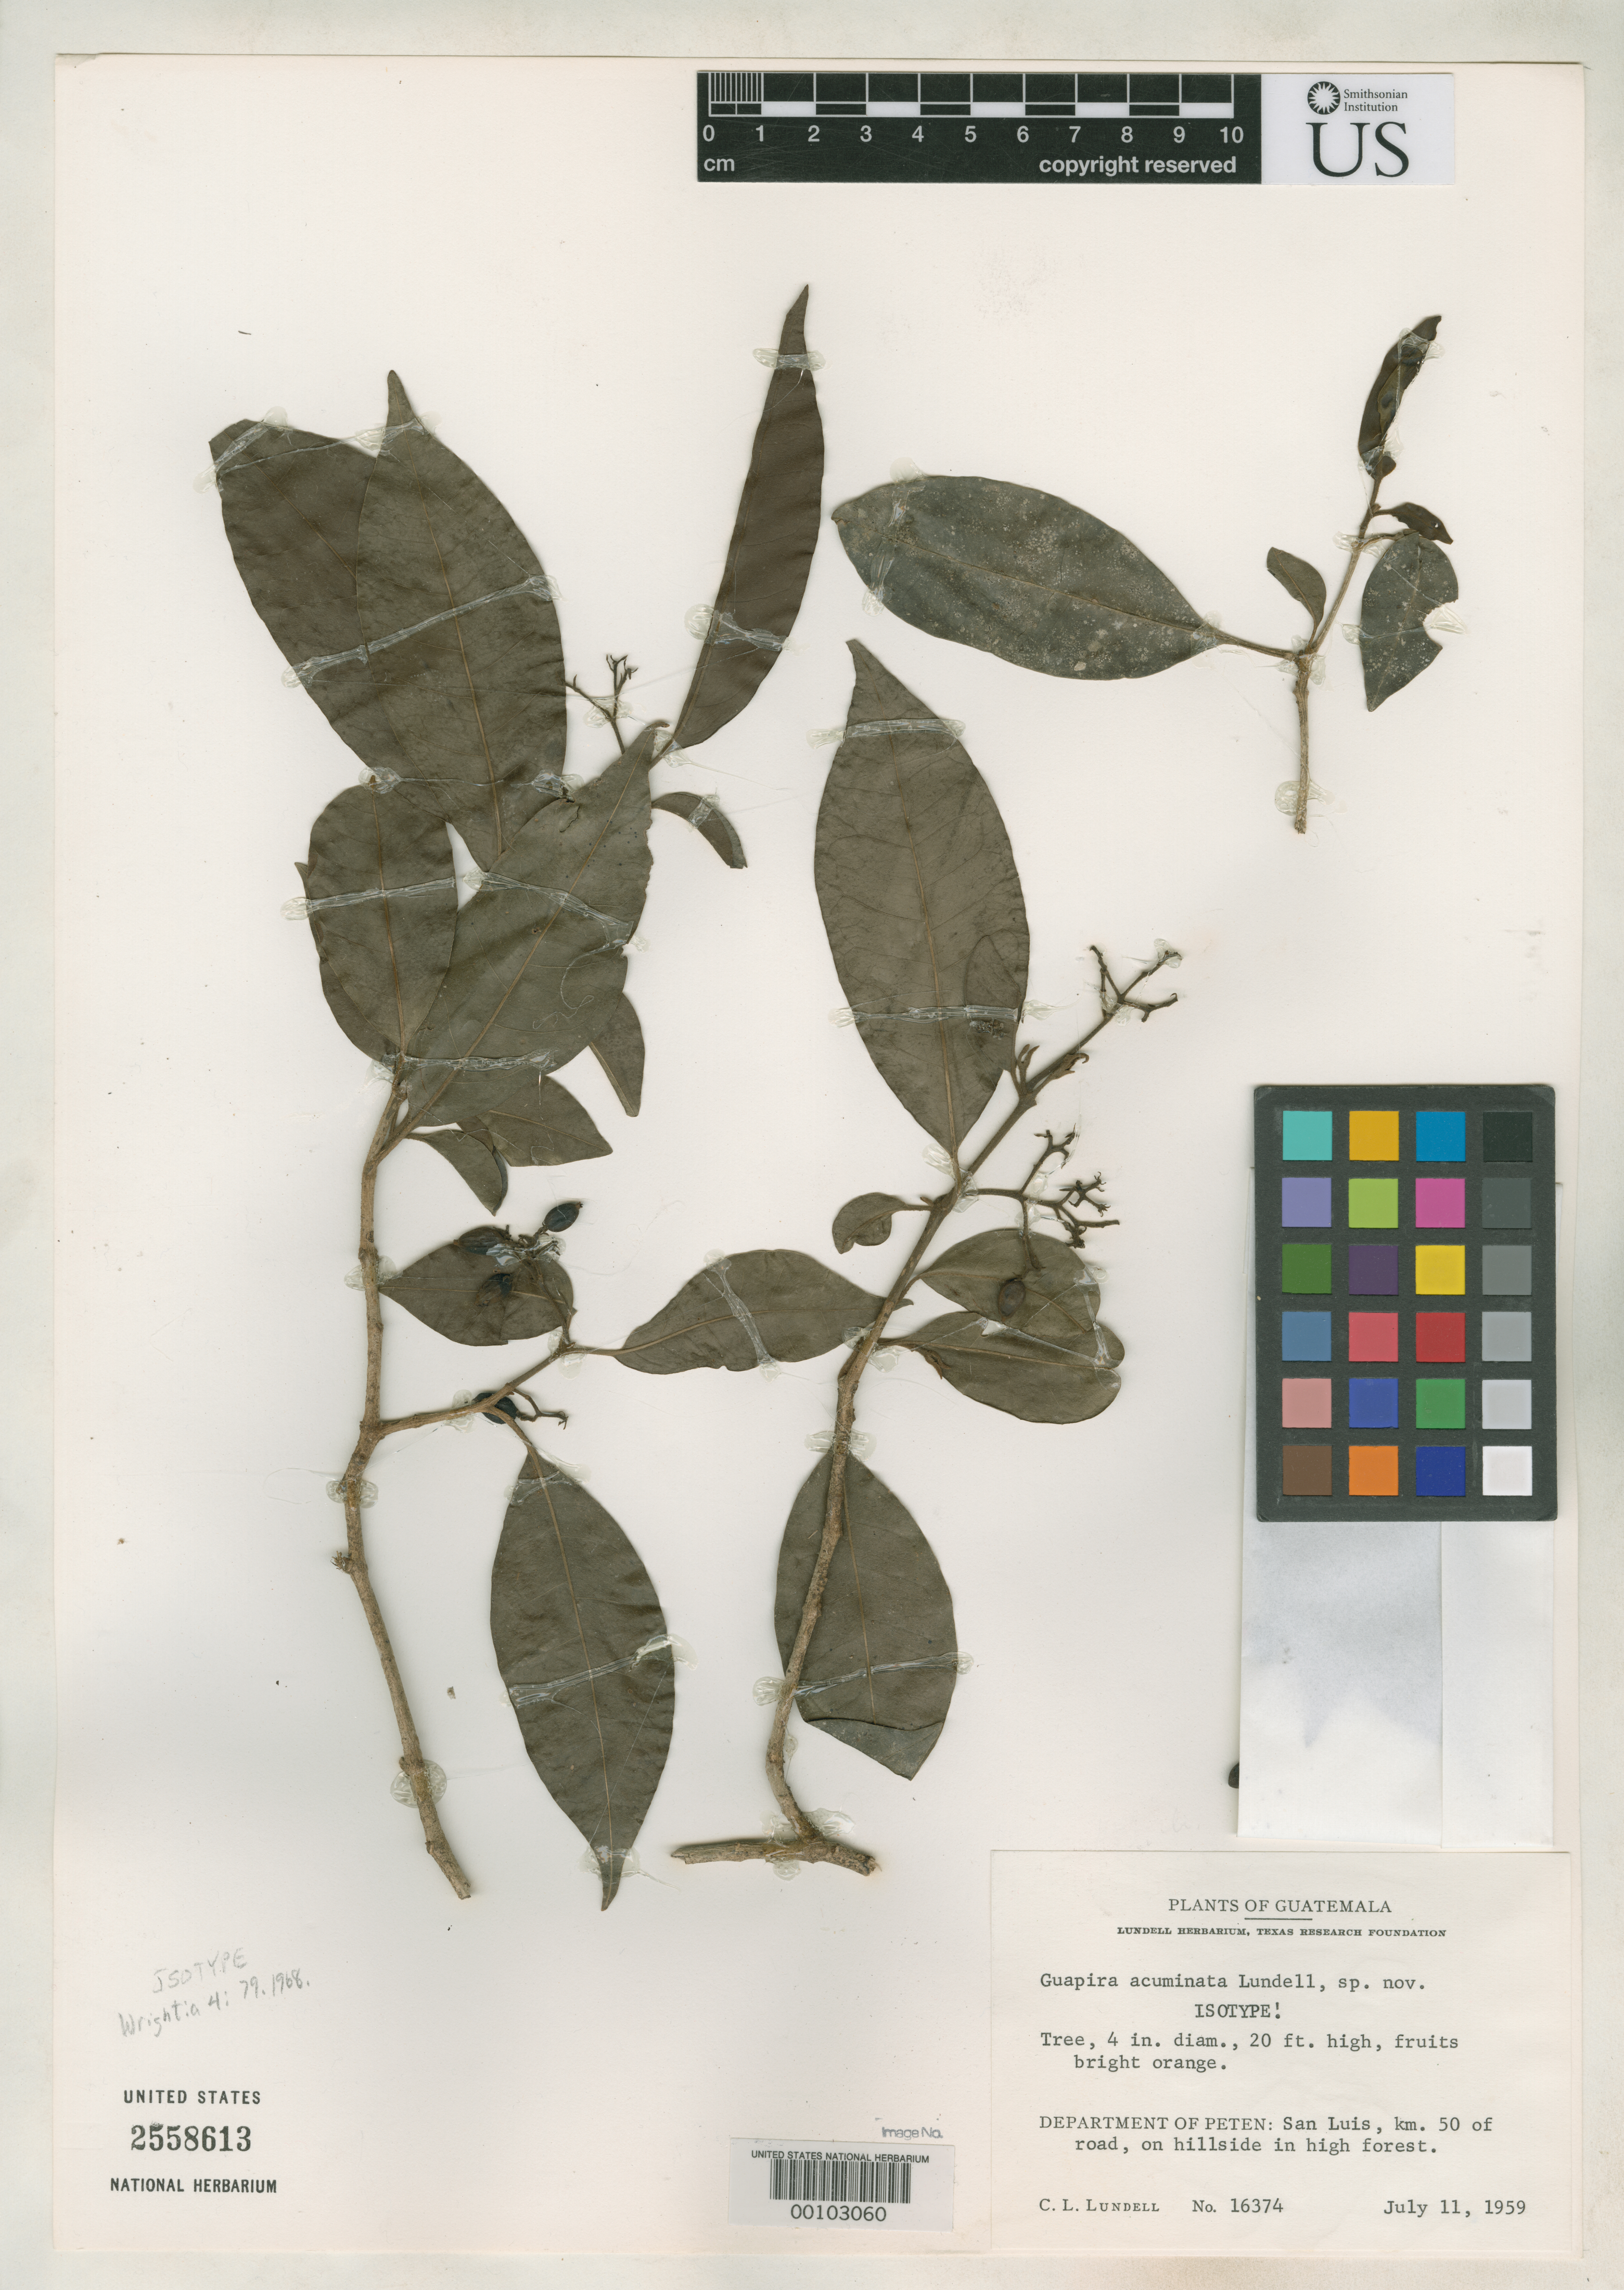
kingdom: Plantae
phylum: Tracheophyta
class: Magnoliopsida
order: Caryophyllales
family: Nyctaginaceae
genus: Guapira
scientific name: Guapira acuminata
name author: Lundell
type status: Isotype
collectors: C. L. Lundell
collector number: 16374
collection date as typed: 11 Jul 1959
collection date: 1959-07-11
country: Guatemala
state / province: El Petén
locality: San Luis.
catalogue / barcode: US 2558613